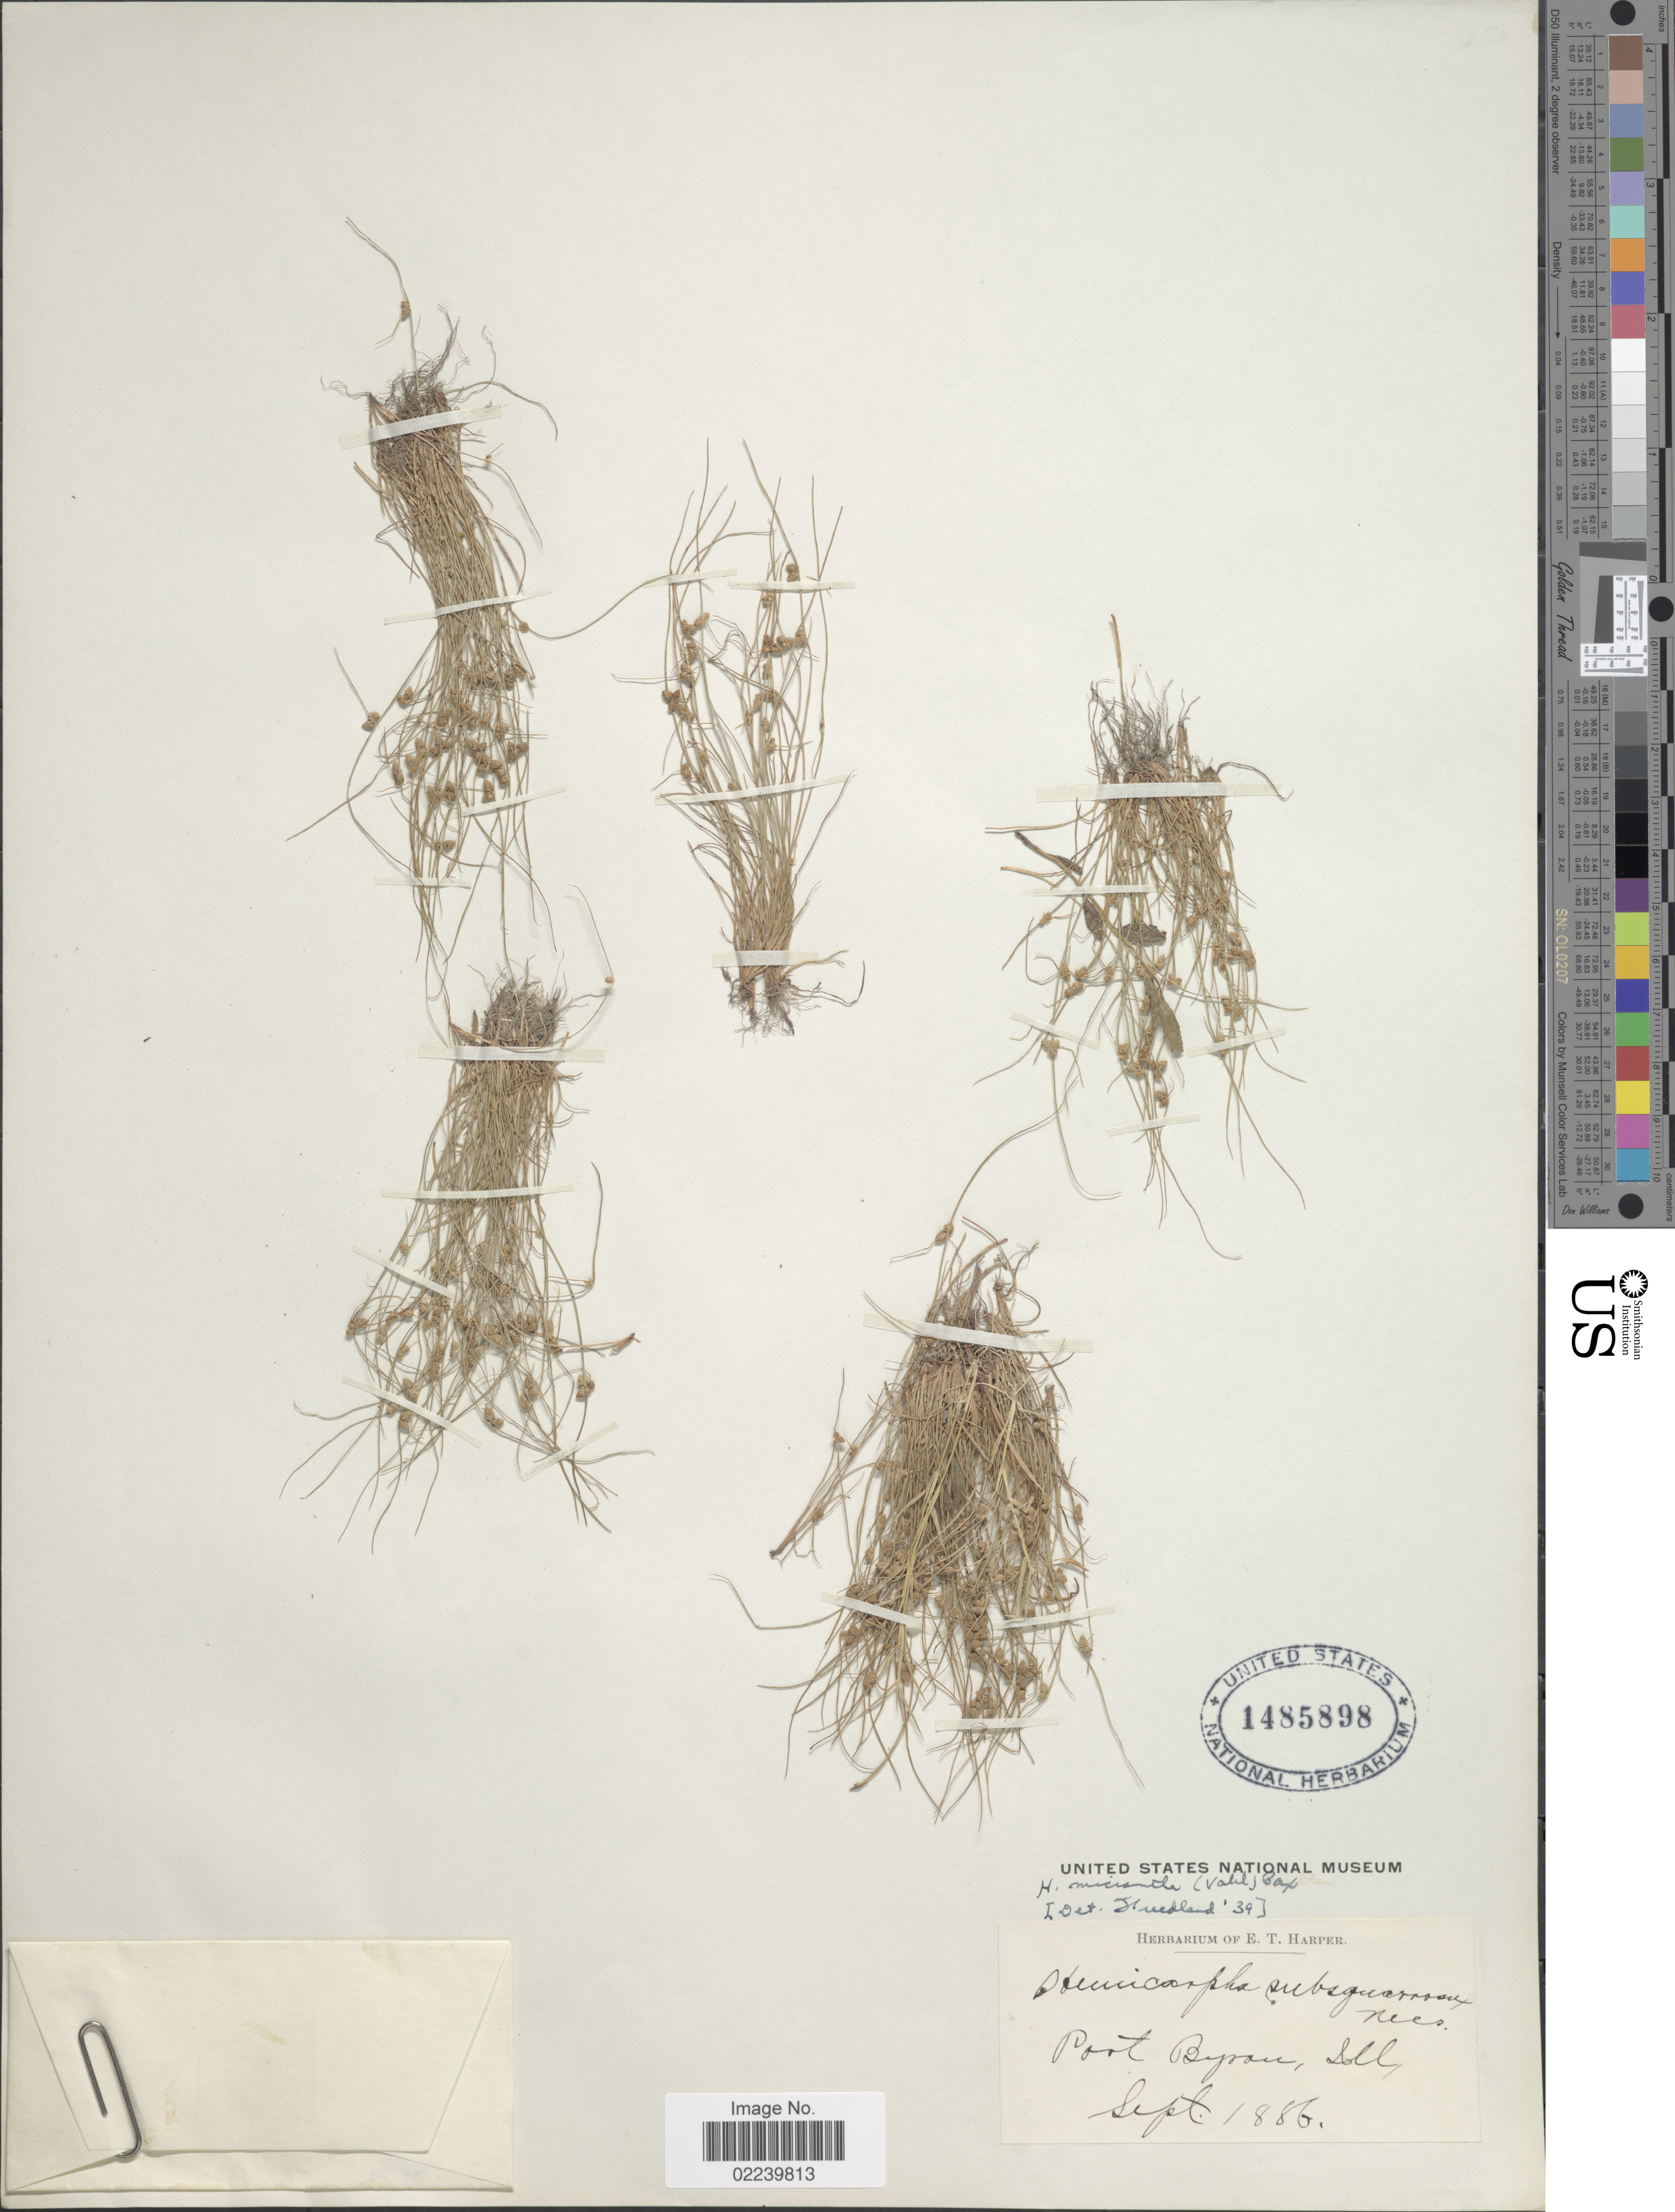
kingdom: Plantae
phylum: Tracheophyta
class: Liliopsida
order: Poales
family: Cyperaceae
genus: Cyperus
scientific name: Cyperus subsquarrosus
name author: (Muhl.) Bauters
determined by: Strong, M. T., (US), Smithsonian Institution - National Museum of Natural History (UNITED STATES)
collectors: ex herb. E. T. & S. A. Harper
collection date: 1886-09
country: United States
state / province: Illinois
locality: Port Byron, Ill.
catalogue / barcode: US 1485898